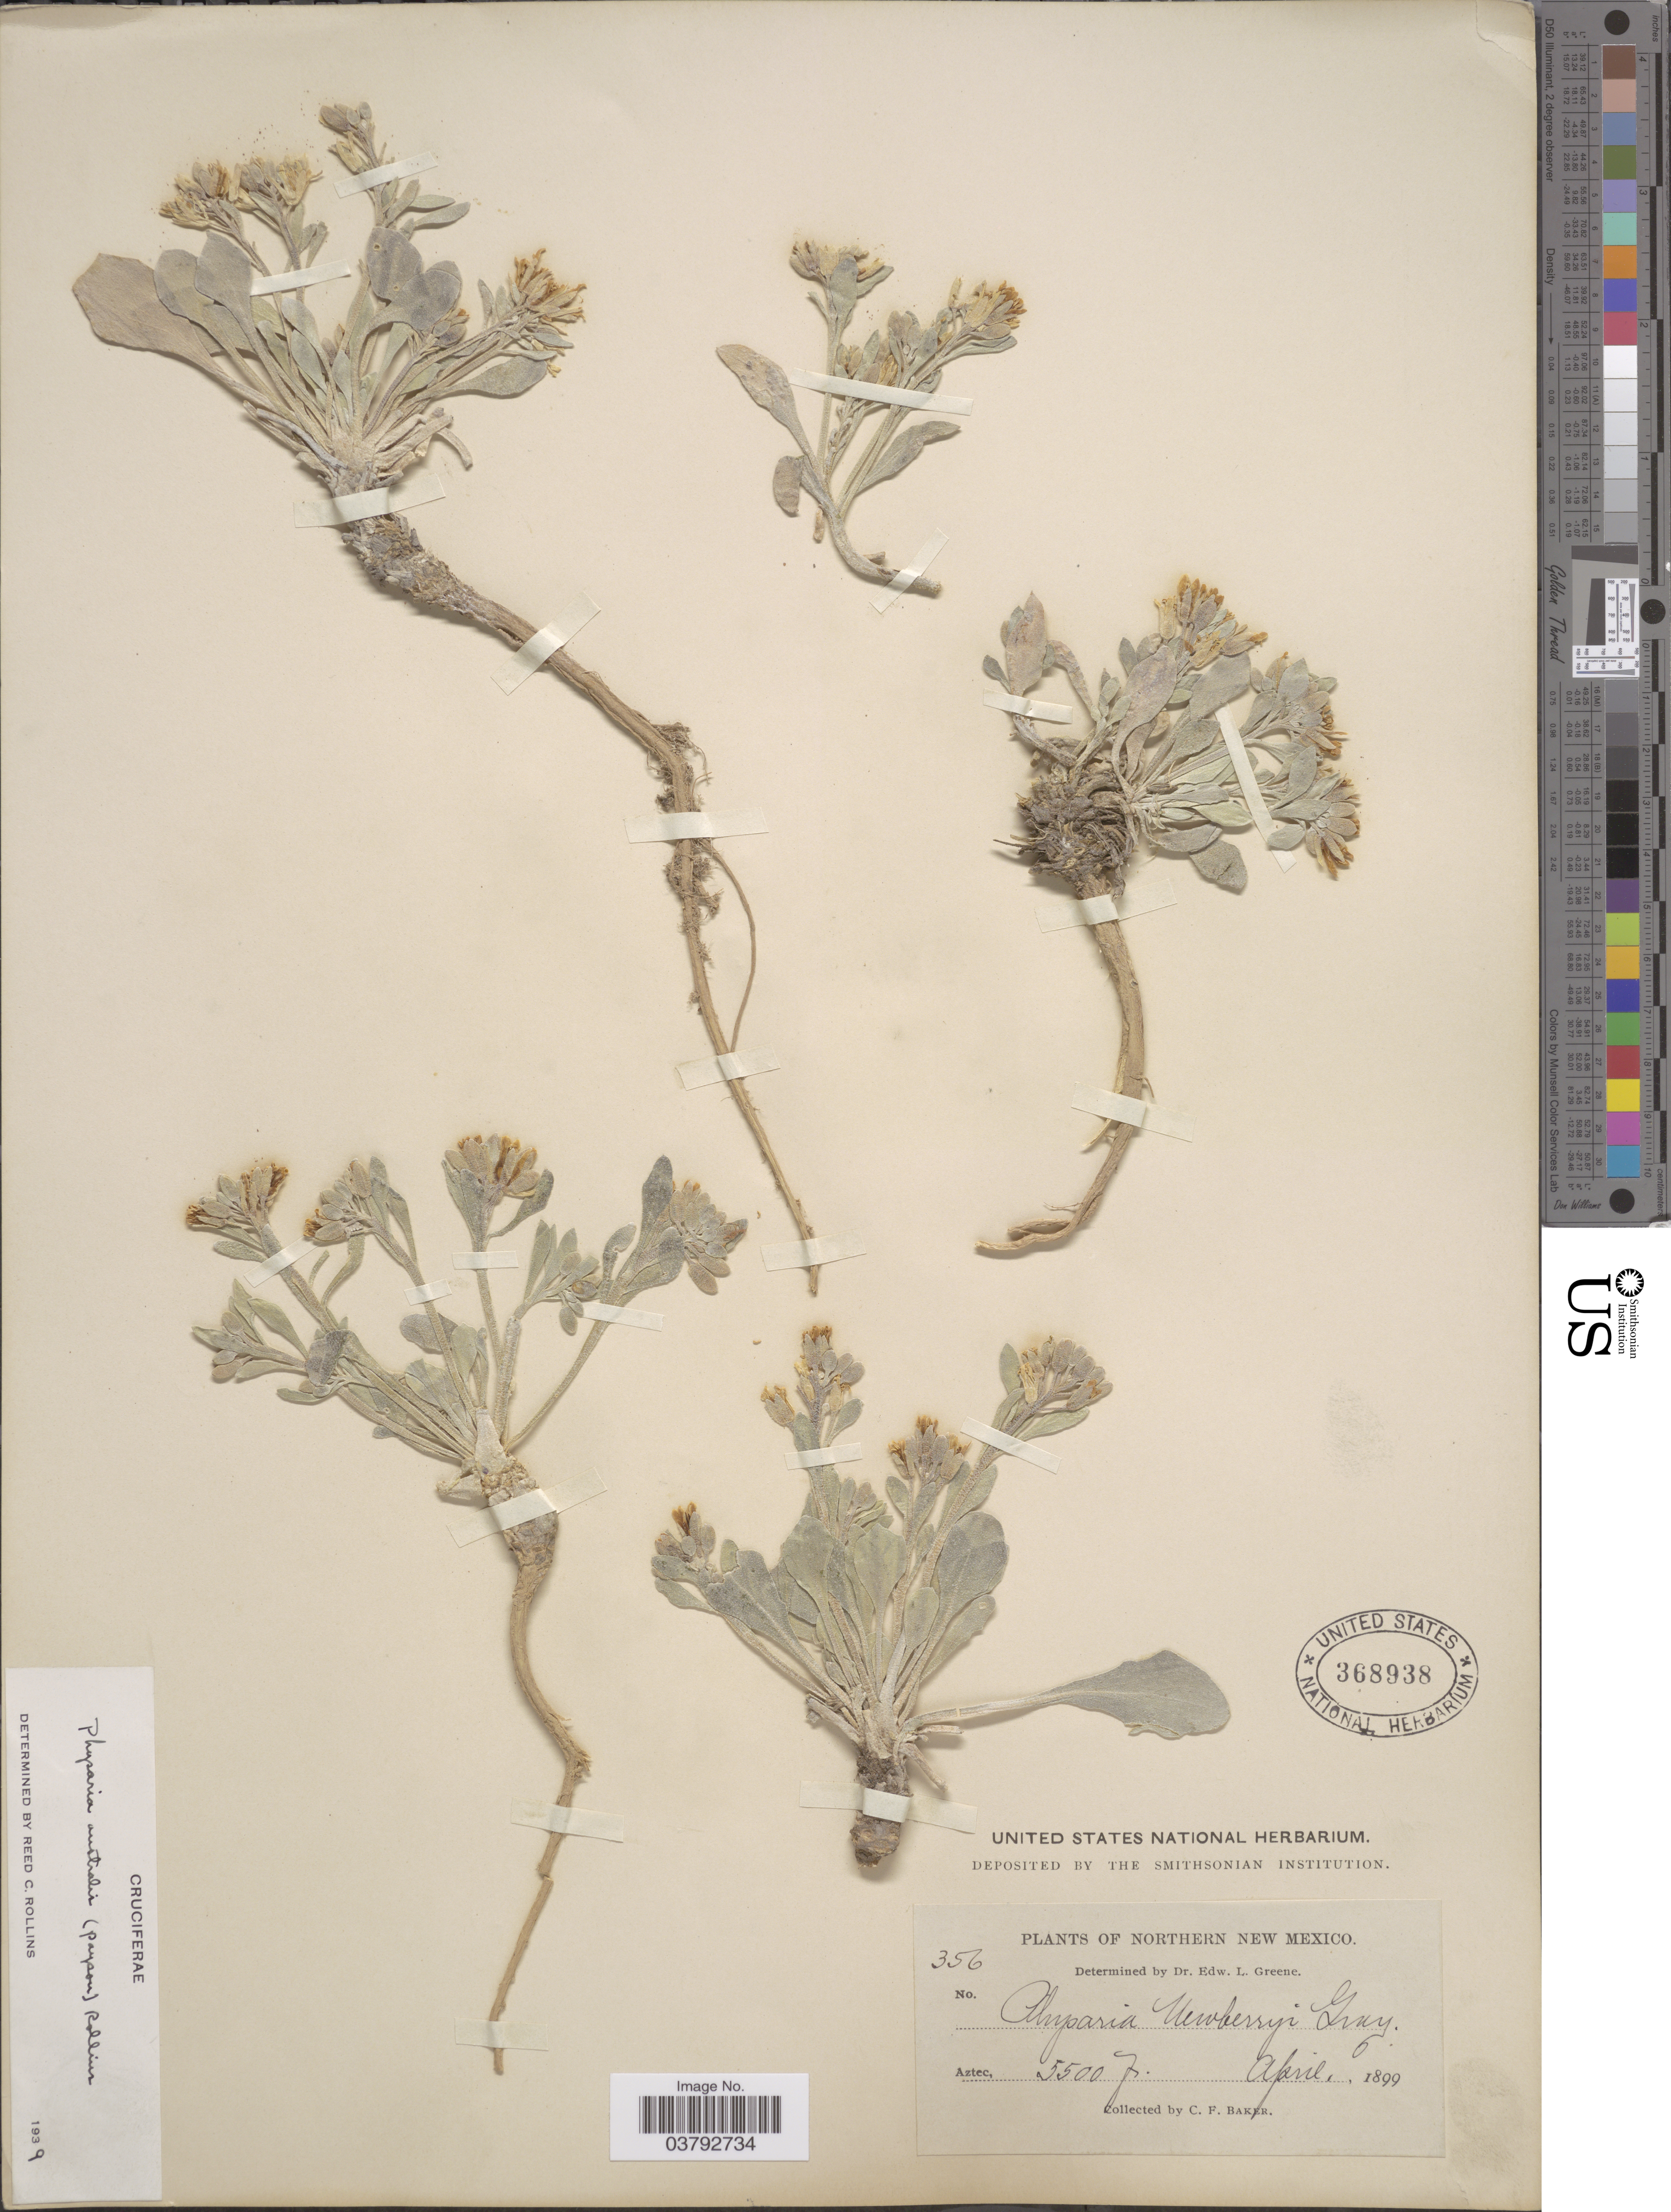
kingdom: Plantae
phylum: Tracheophyta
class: Magnoliopsida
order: Brassicales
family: Brassicaceae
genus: Physaria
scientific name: Physaria australis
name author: (Payson) Rollins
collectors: C. F. Baker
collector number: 356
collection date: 1899-04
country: United States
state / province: New Mexico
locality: Northern New Mexico. Aztec.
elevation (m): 1676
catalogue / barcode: US 368938